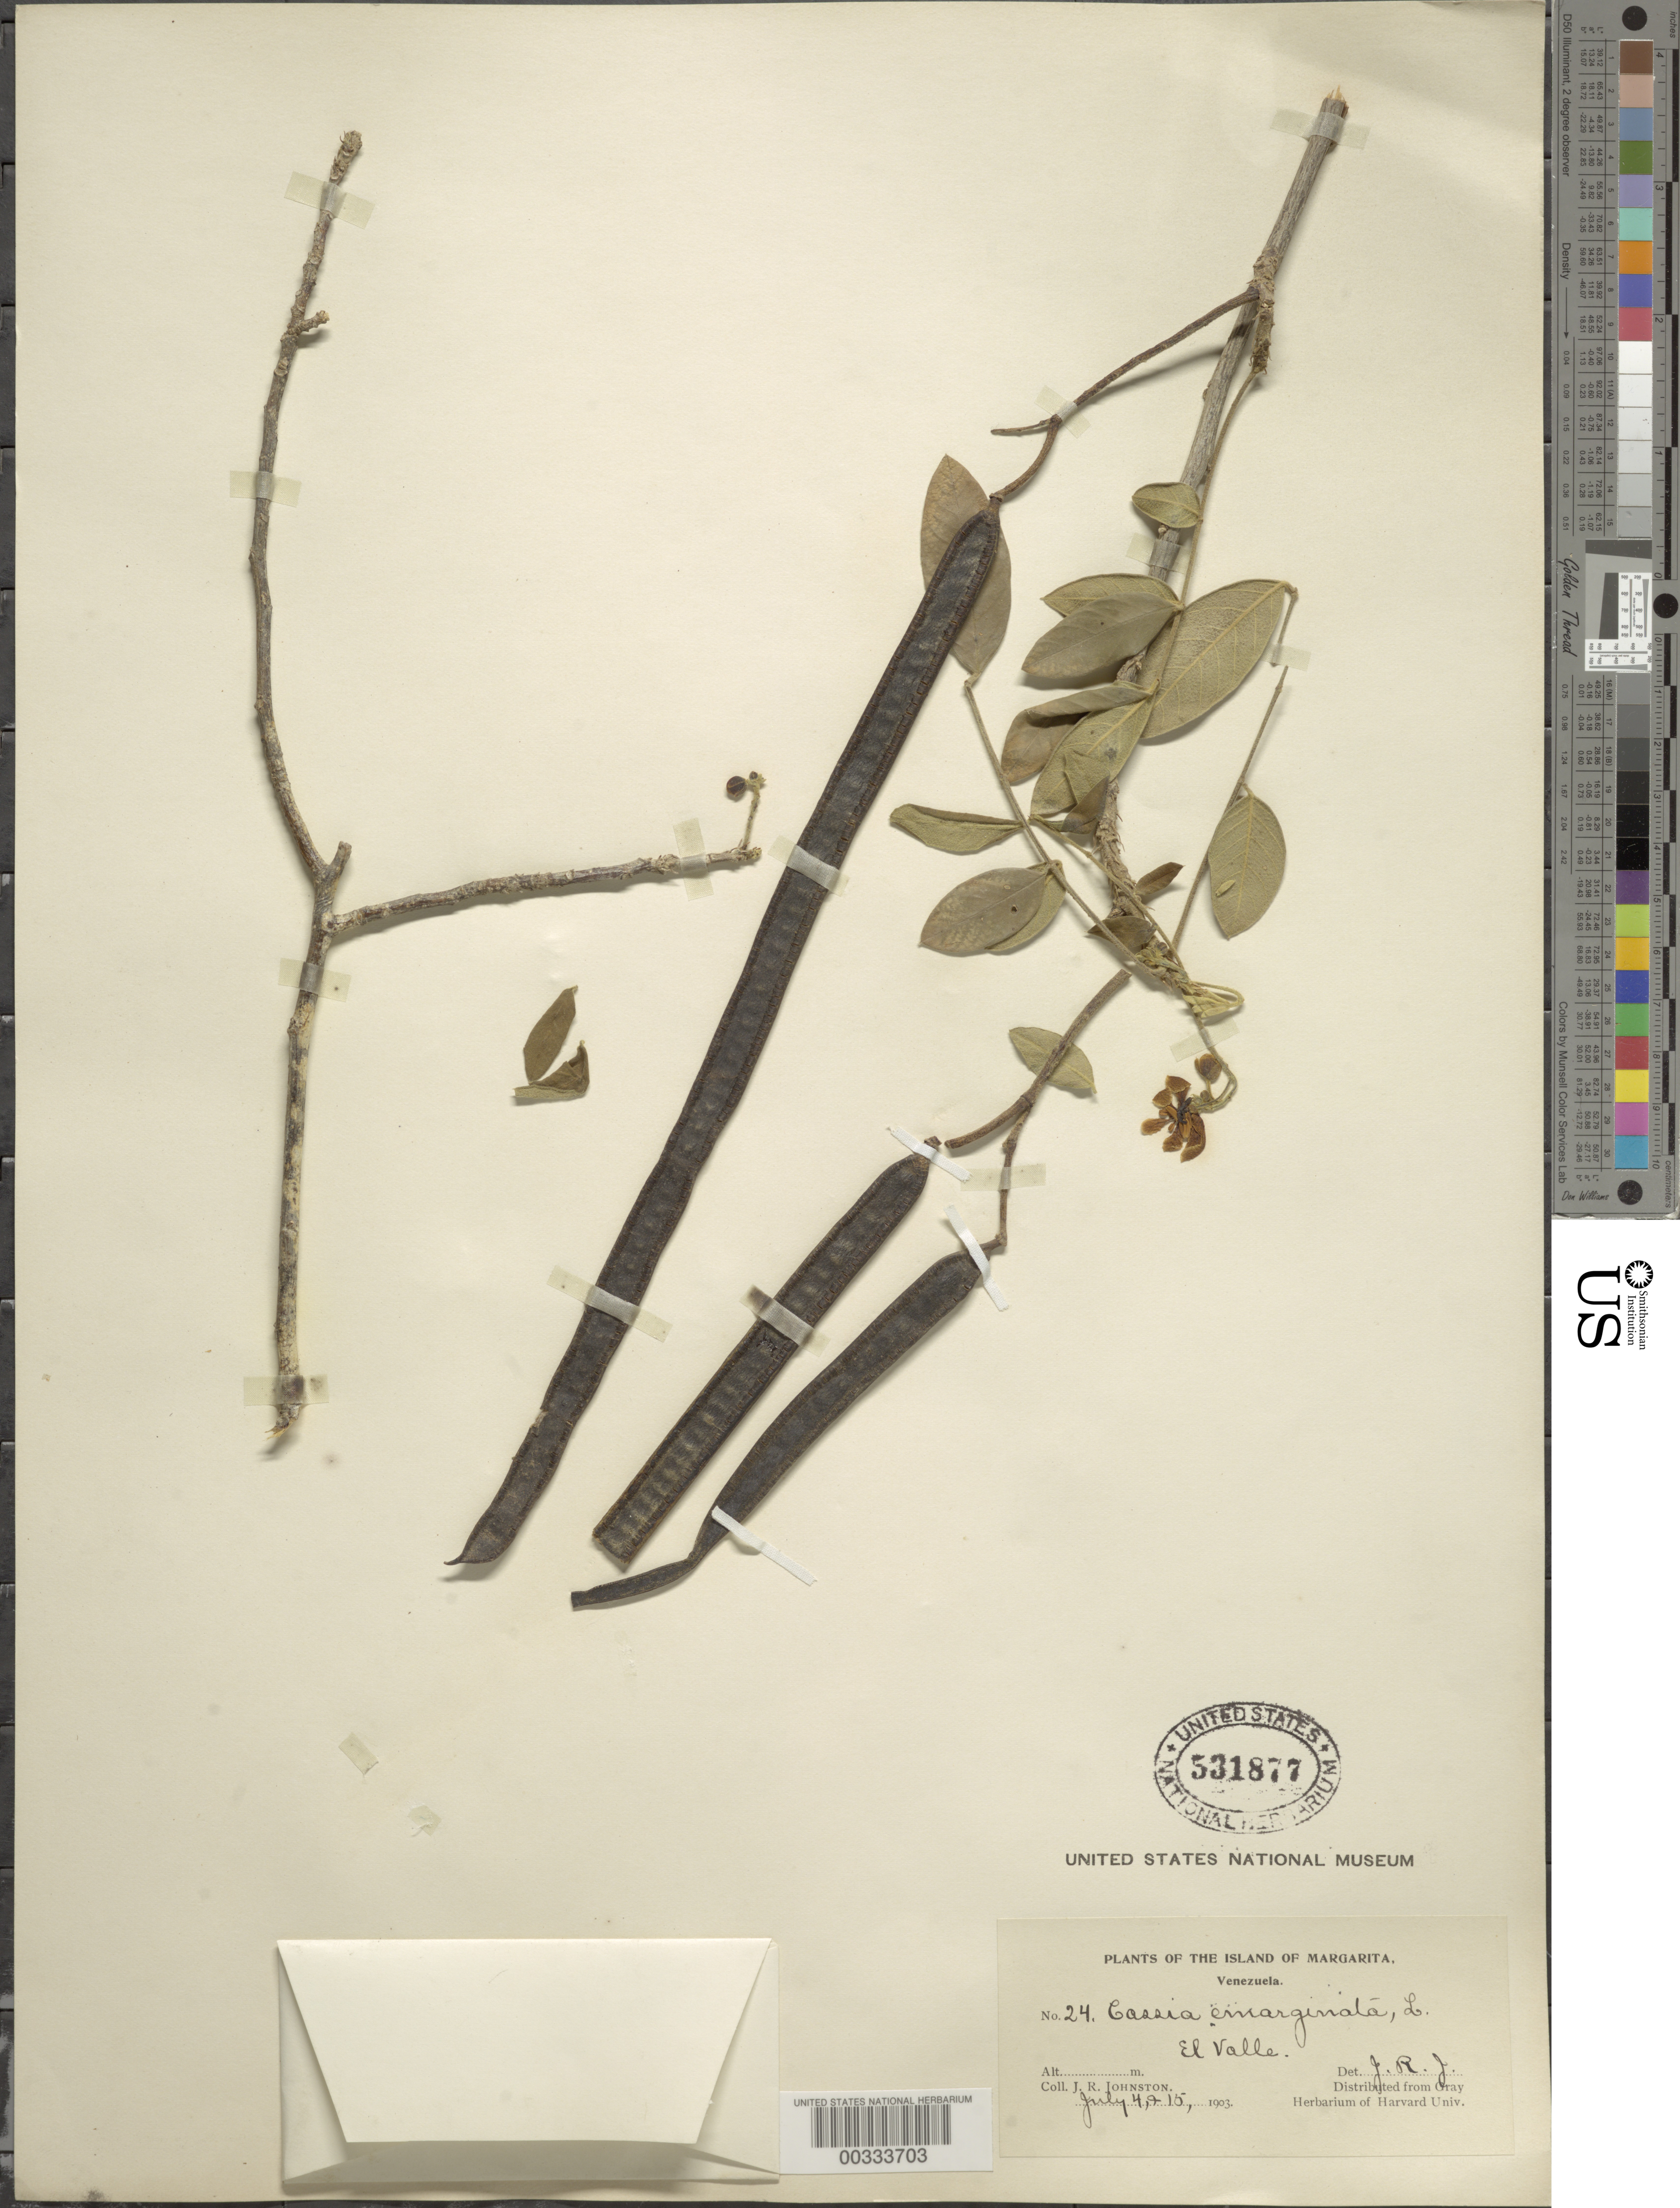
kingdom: Plantae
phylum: Tracheophyta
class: Magnoliopsida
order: Fabales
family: Fabaceae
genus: Senna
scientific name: Senna atomaria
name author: (L.) H.S. Irwin & Barneby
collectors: J. Johnston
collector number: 24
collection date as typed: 04 Jul 1903 and 15 Jul 1903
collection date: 1903-07-04,1903-07-15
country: Venezuela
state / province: Nueva Esparta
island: Margarita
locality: El valle; margarita i.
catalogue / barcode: US 531877